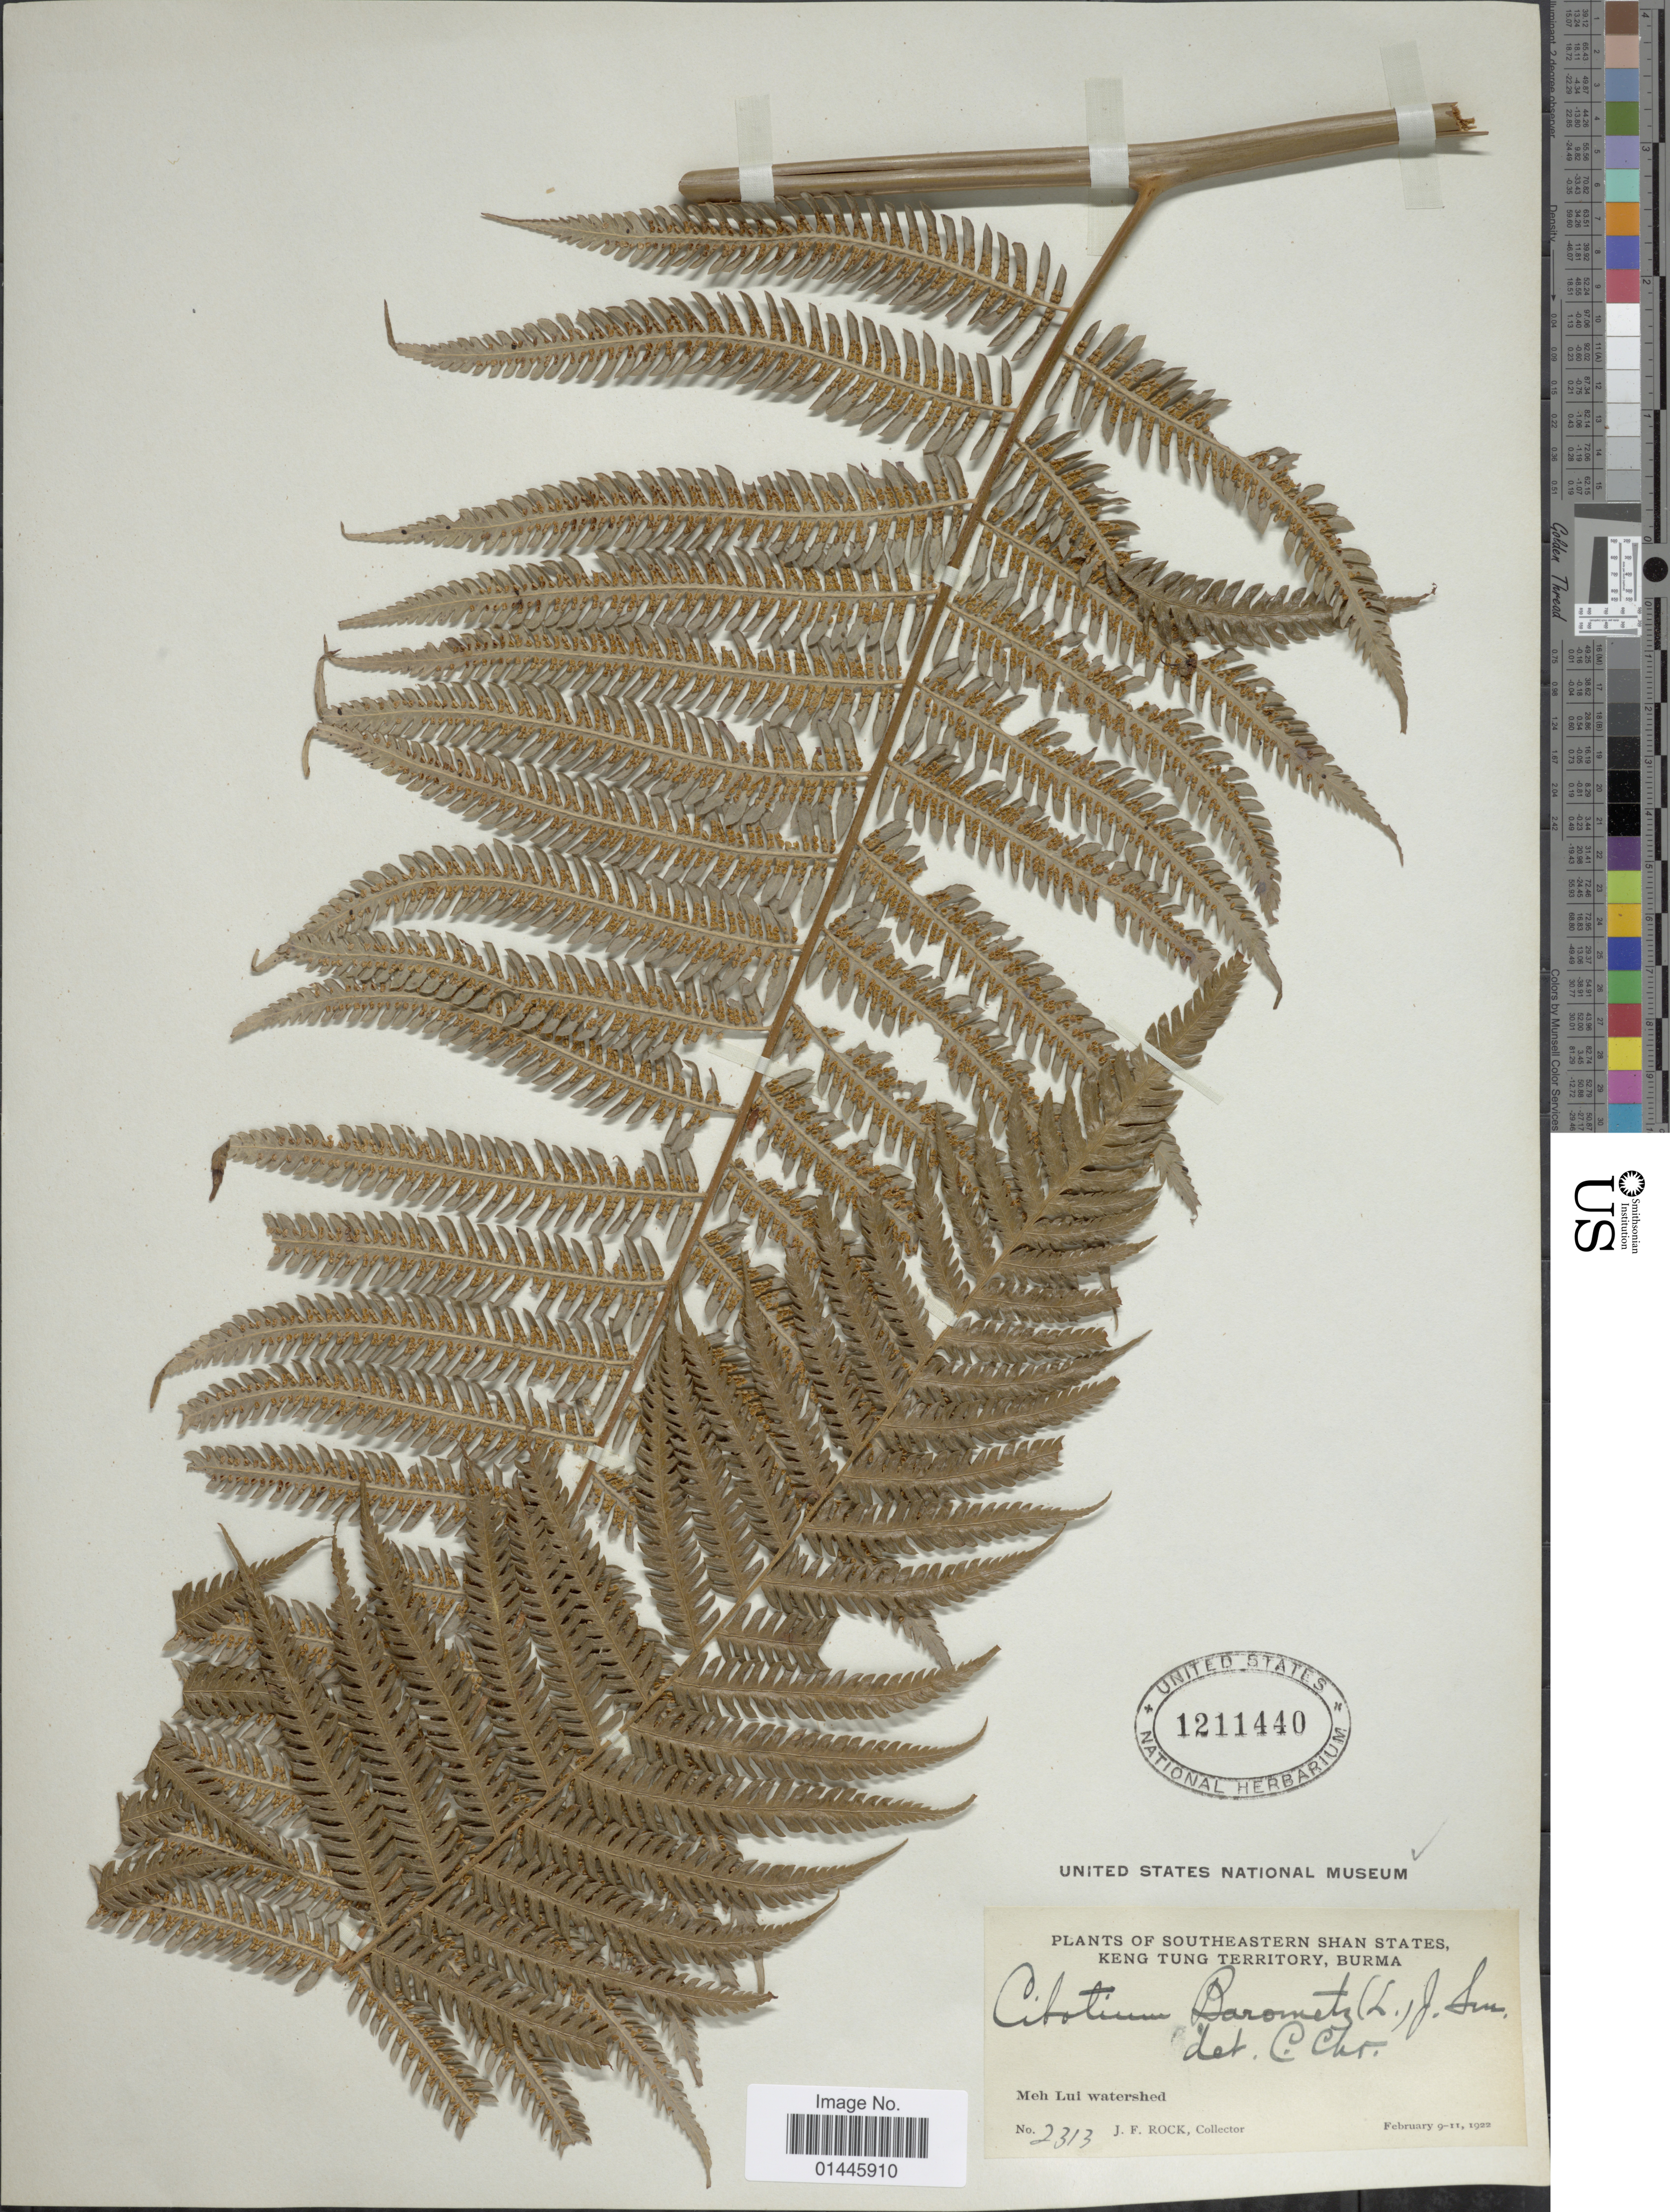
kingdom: Plantae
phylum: Tracheophyta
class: Polypodiopsida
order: Cyatheales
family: Cibotiaceae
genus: Cibotium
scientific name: Cibotium barometz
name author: (L.) J. Sm.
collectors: J. F. Rock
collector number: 2313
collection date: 1922-02-09/1922-02-11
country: Myanmar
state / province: Shan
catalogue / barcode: US 1211440